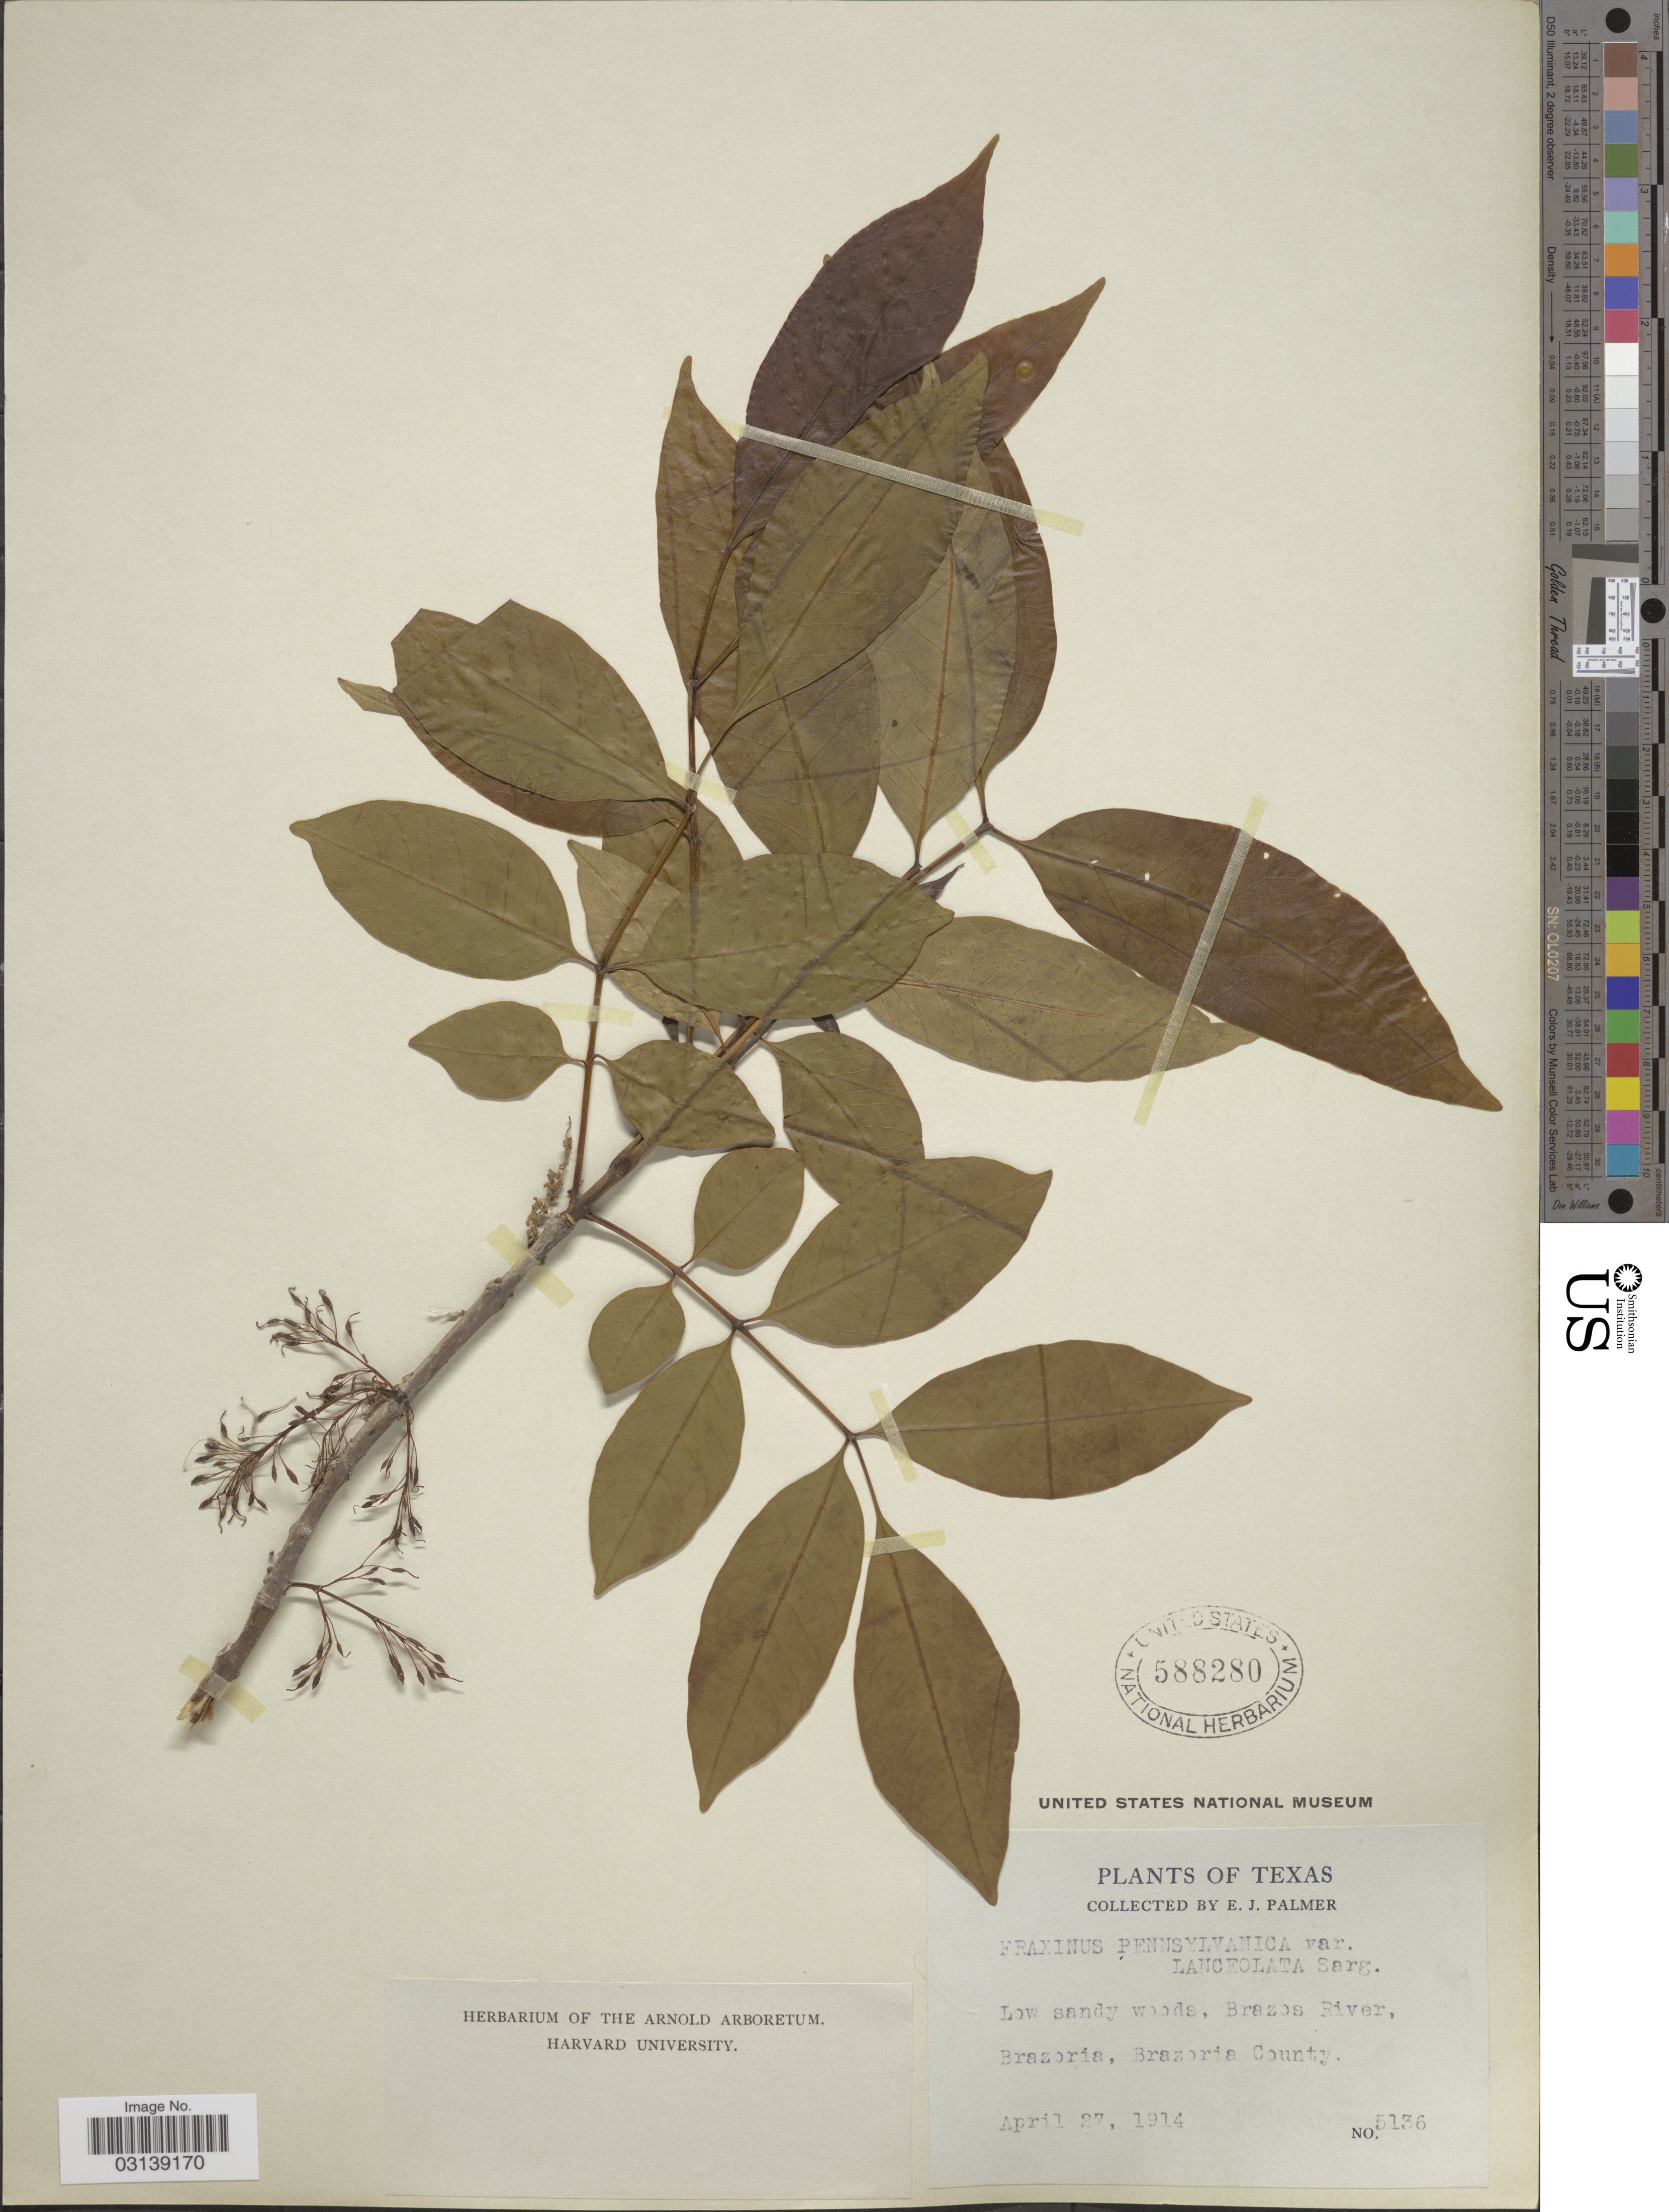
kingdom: Plantae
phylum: Tracheophyta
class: Magnoliopsida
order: Lamiales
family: Oleaceae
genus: Fraxinus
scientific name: Fraxinus pennsylvanica var. lanceolata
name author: Sarg.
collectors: E. J. Palmer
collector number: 5136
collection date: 1914-04-27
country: United States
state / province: Texas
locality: Low sandy woods, Brazos River, Brazoria, Brazoria County.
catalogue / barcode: US 588280